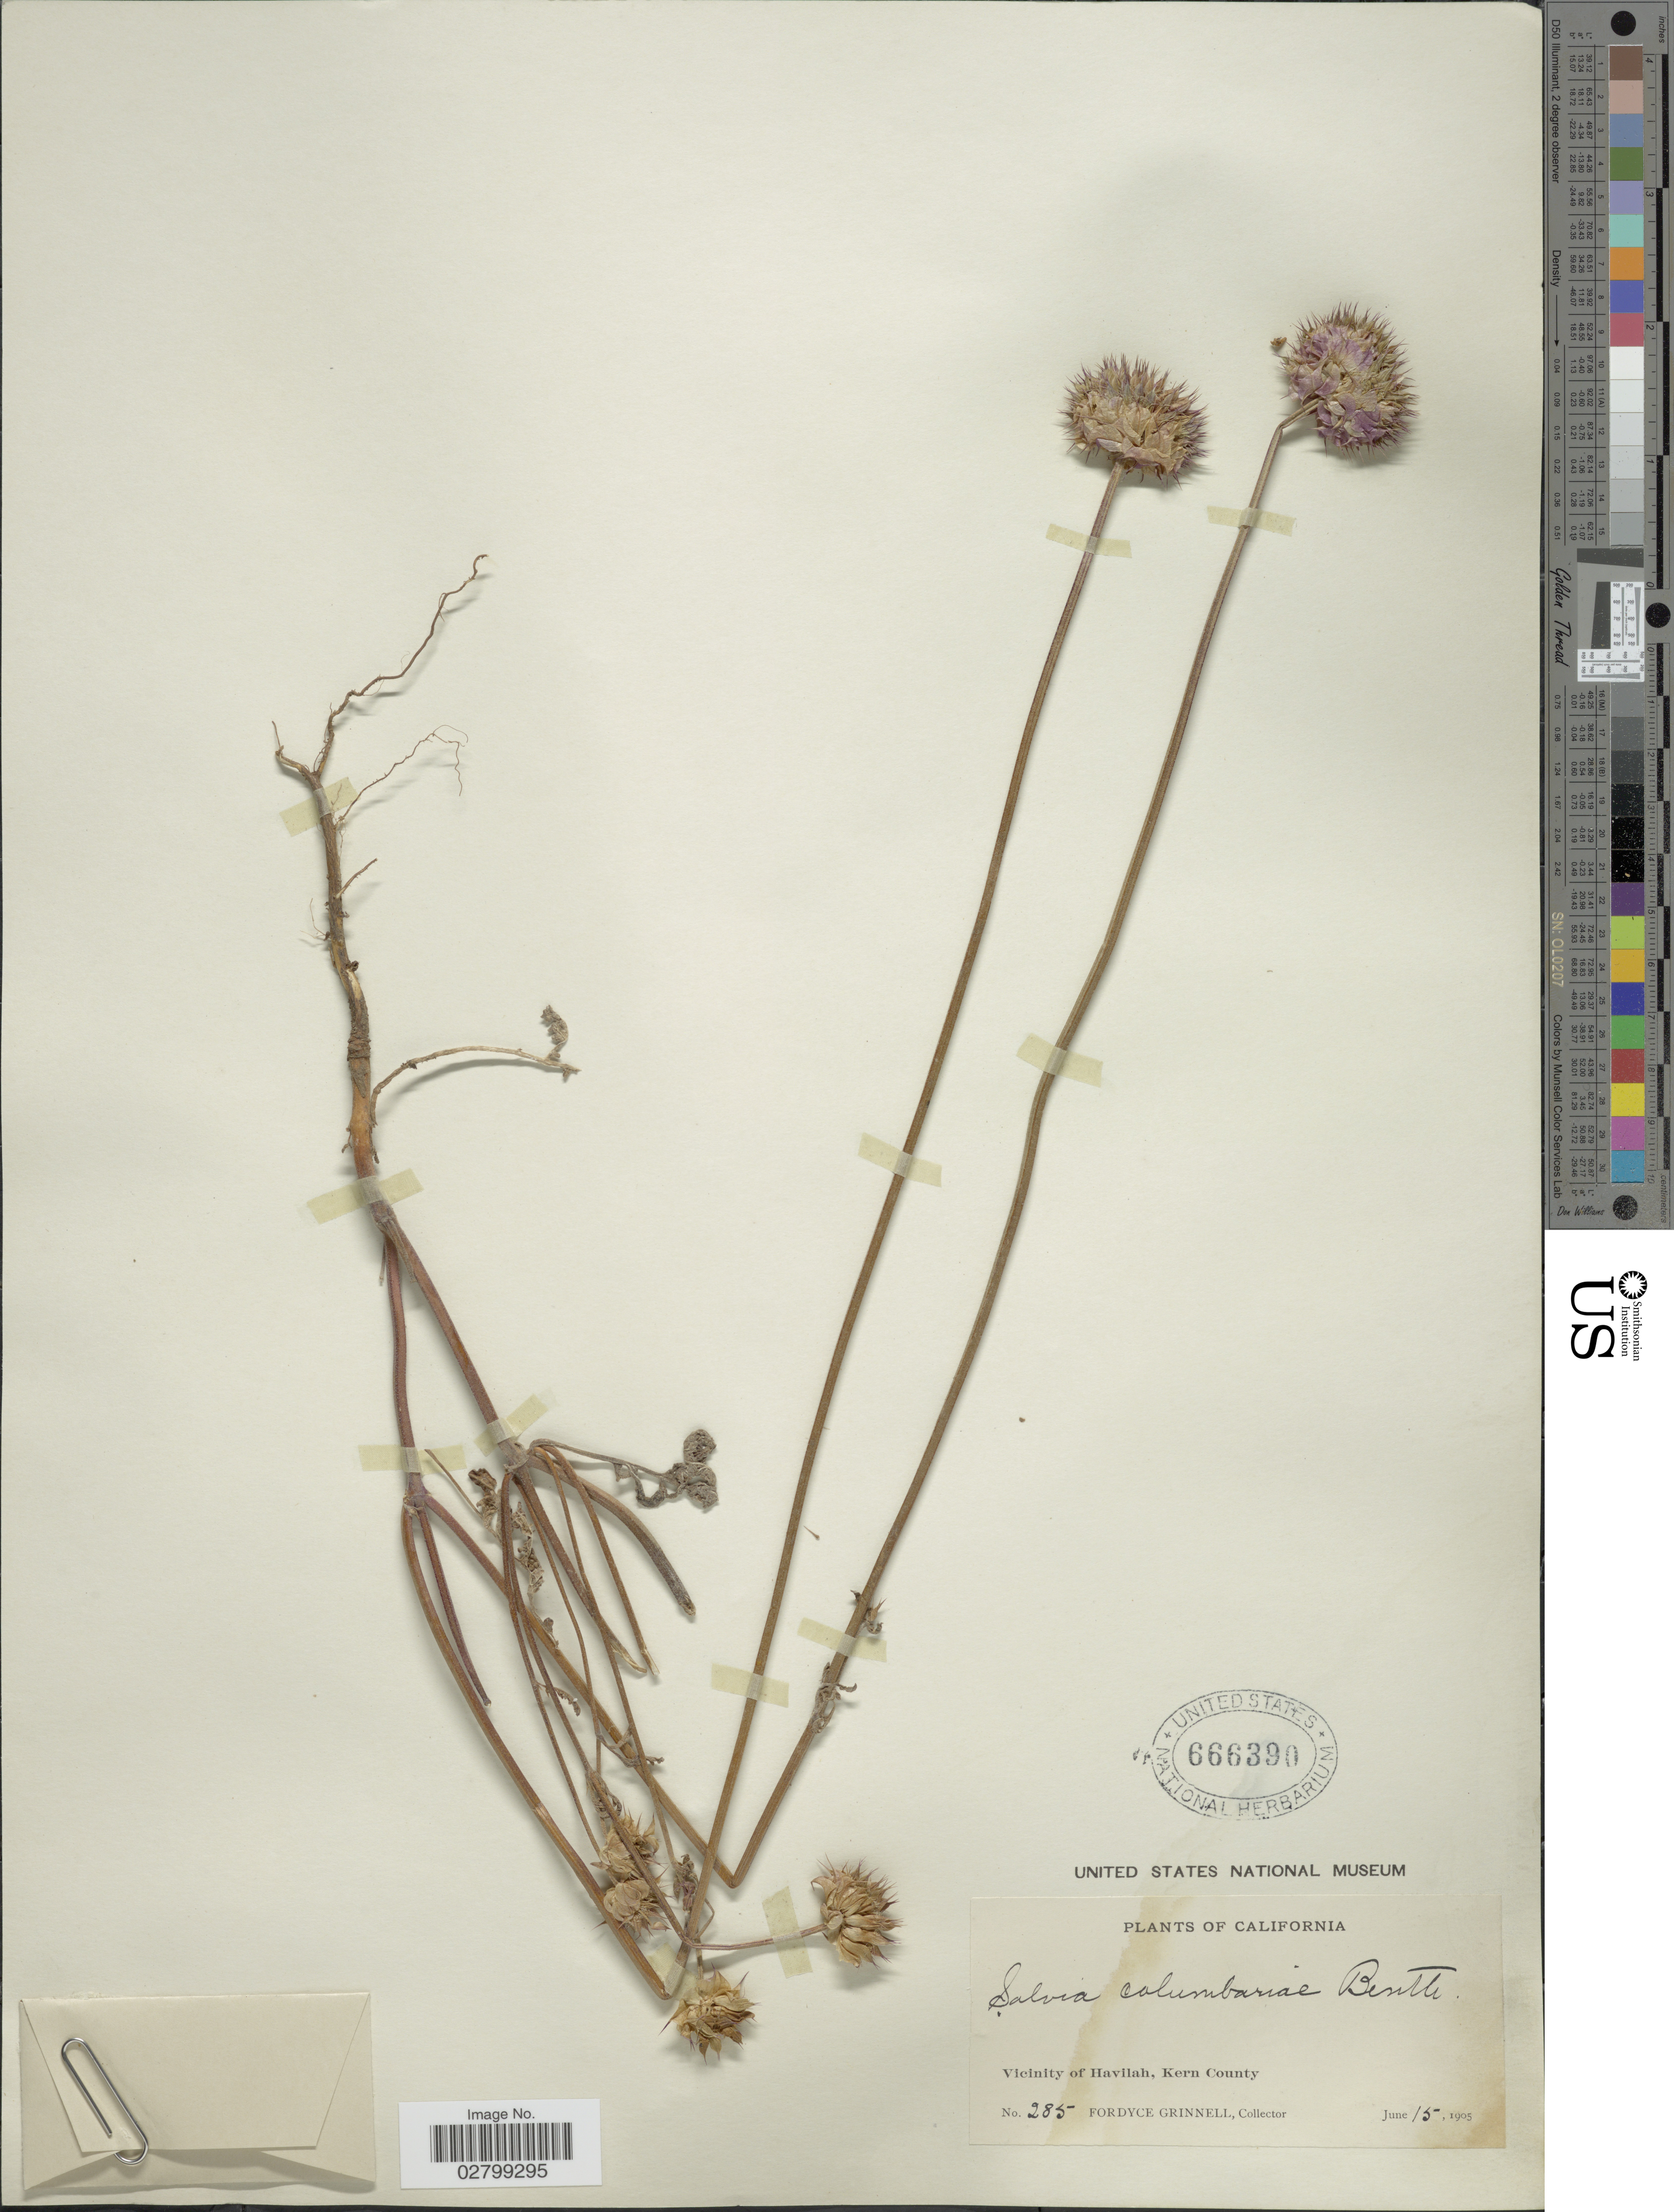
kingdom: Plantae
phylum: Tracheophyta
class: Magnoliopsida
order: Lamiales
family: Lamiaceae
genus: Salvia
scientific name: Salvia columbariae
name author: Benth.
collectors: F. Grinnell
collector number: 285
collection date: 1905-06-15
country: United States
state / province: California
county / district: Kern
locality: Vicinity of Havilah, Kern County.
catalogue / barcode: US 666390